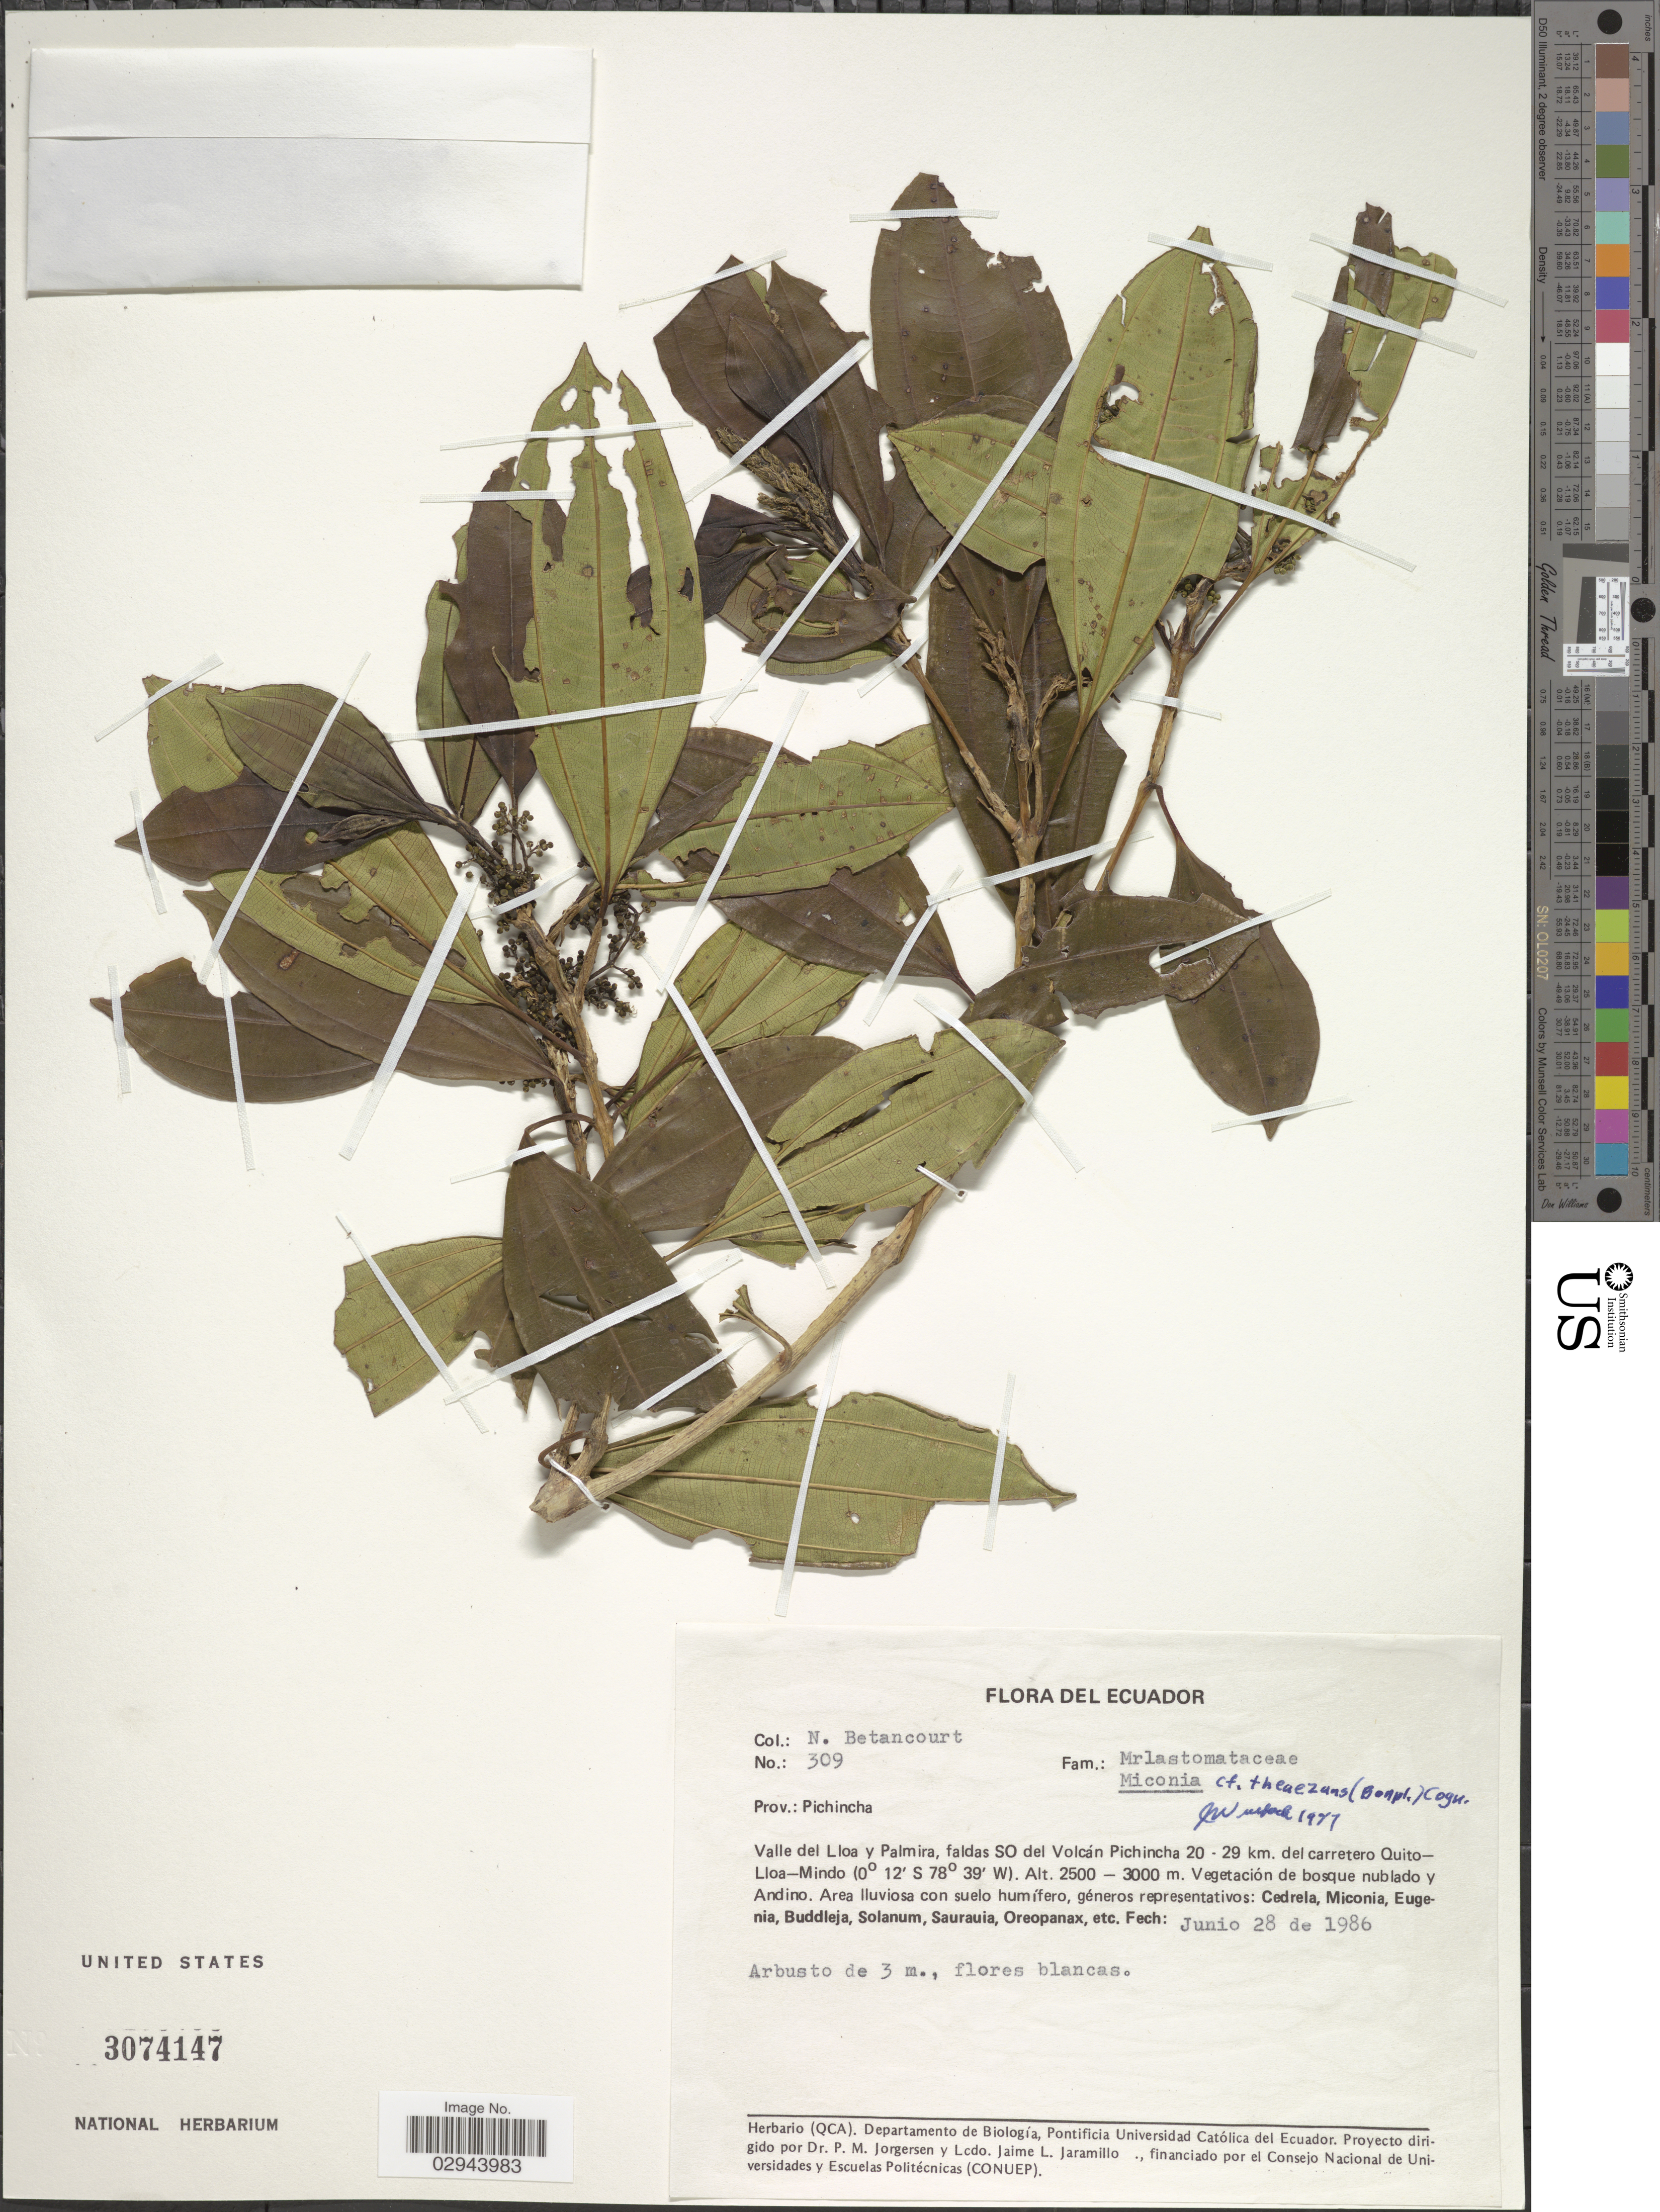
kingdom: Plantae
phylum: Tracheophyta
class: Magnoliopsida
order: Myrtales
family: Melastomataceae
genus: Miconia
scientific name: Miconia theizans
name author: (Bonpl.) Cogn.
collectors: N. Betancourt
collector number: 309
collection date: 1986-06-28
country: Ecuador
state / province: Pichincha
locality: Valle del Lloa y Palmira, faldas SO del Volcán Pichincha 20-29 km. del carretero Quito-Lloa-Mindo.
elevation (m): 2500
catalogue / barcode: US 3074147